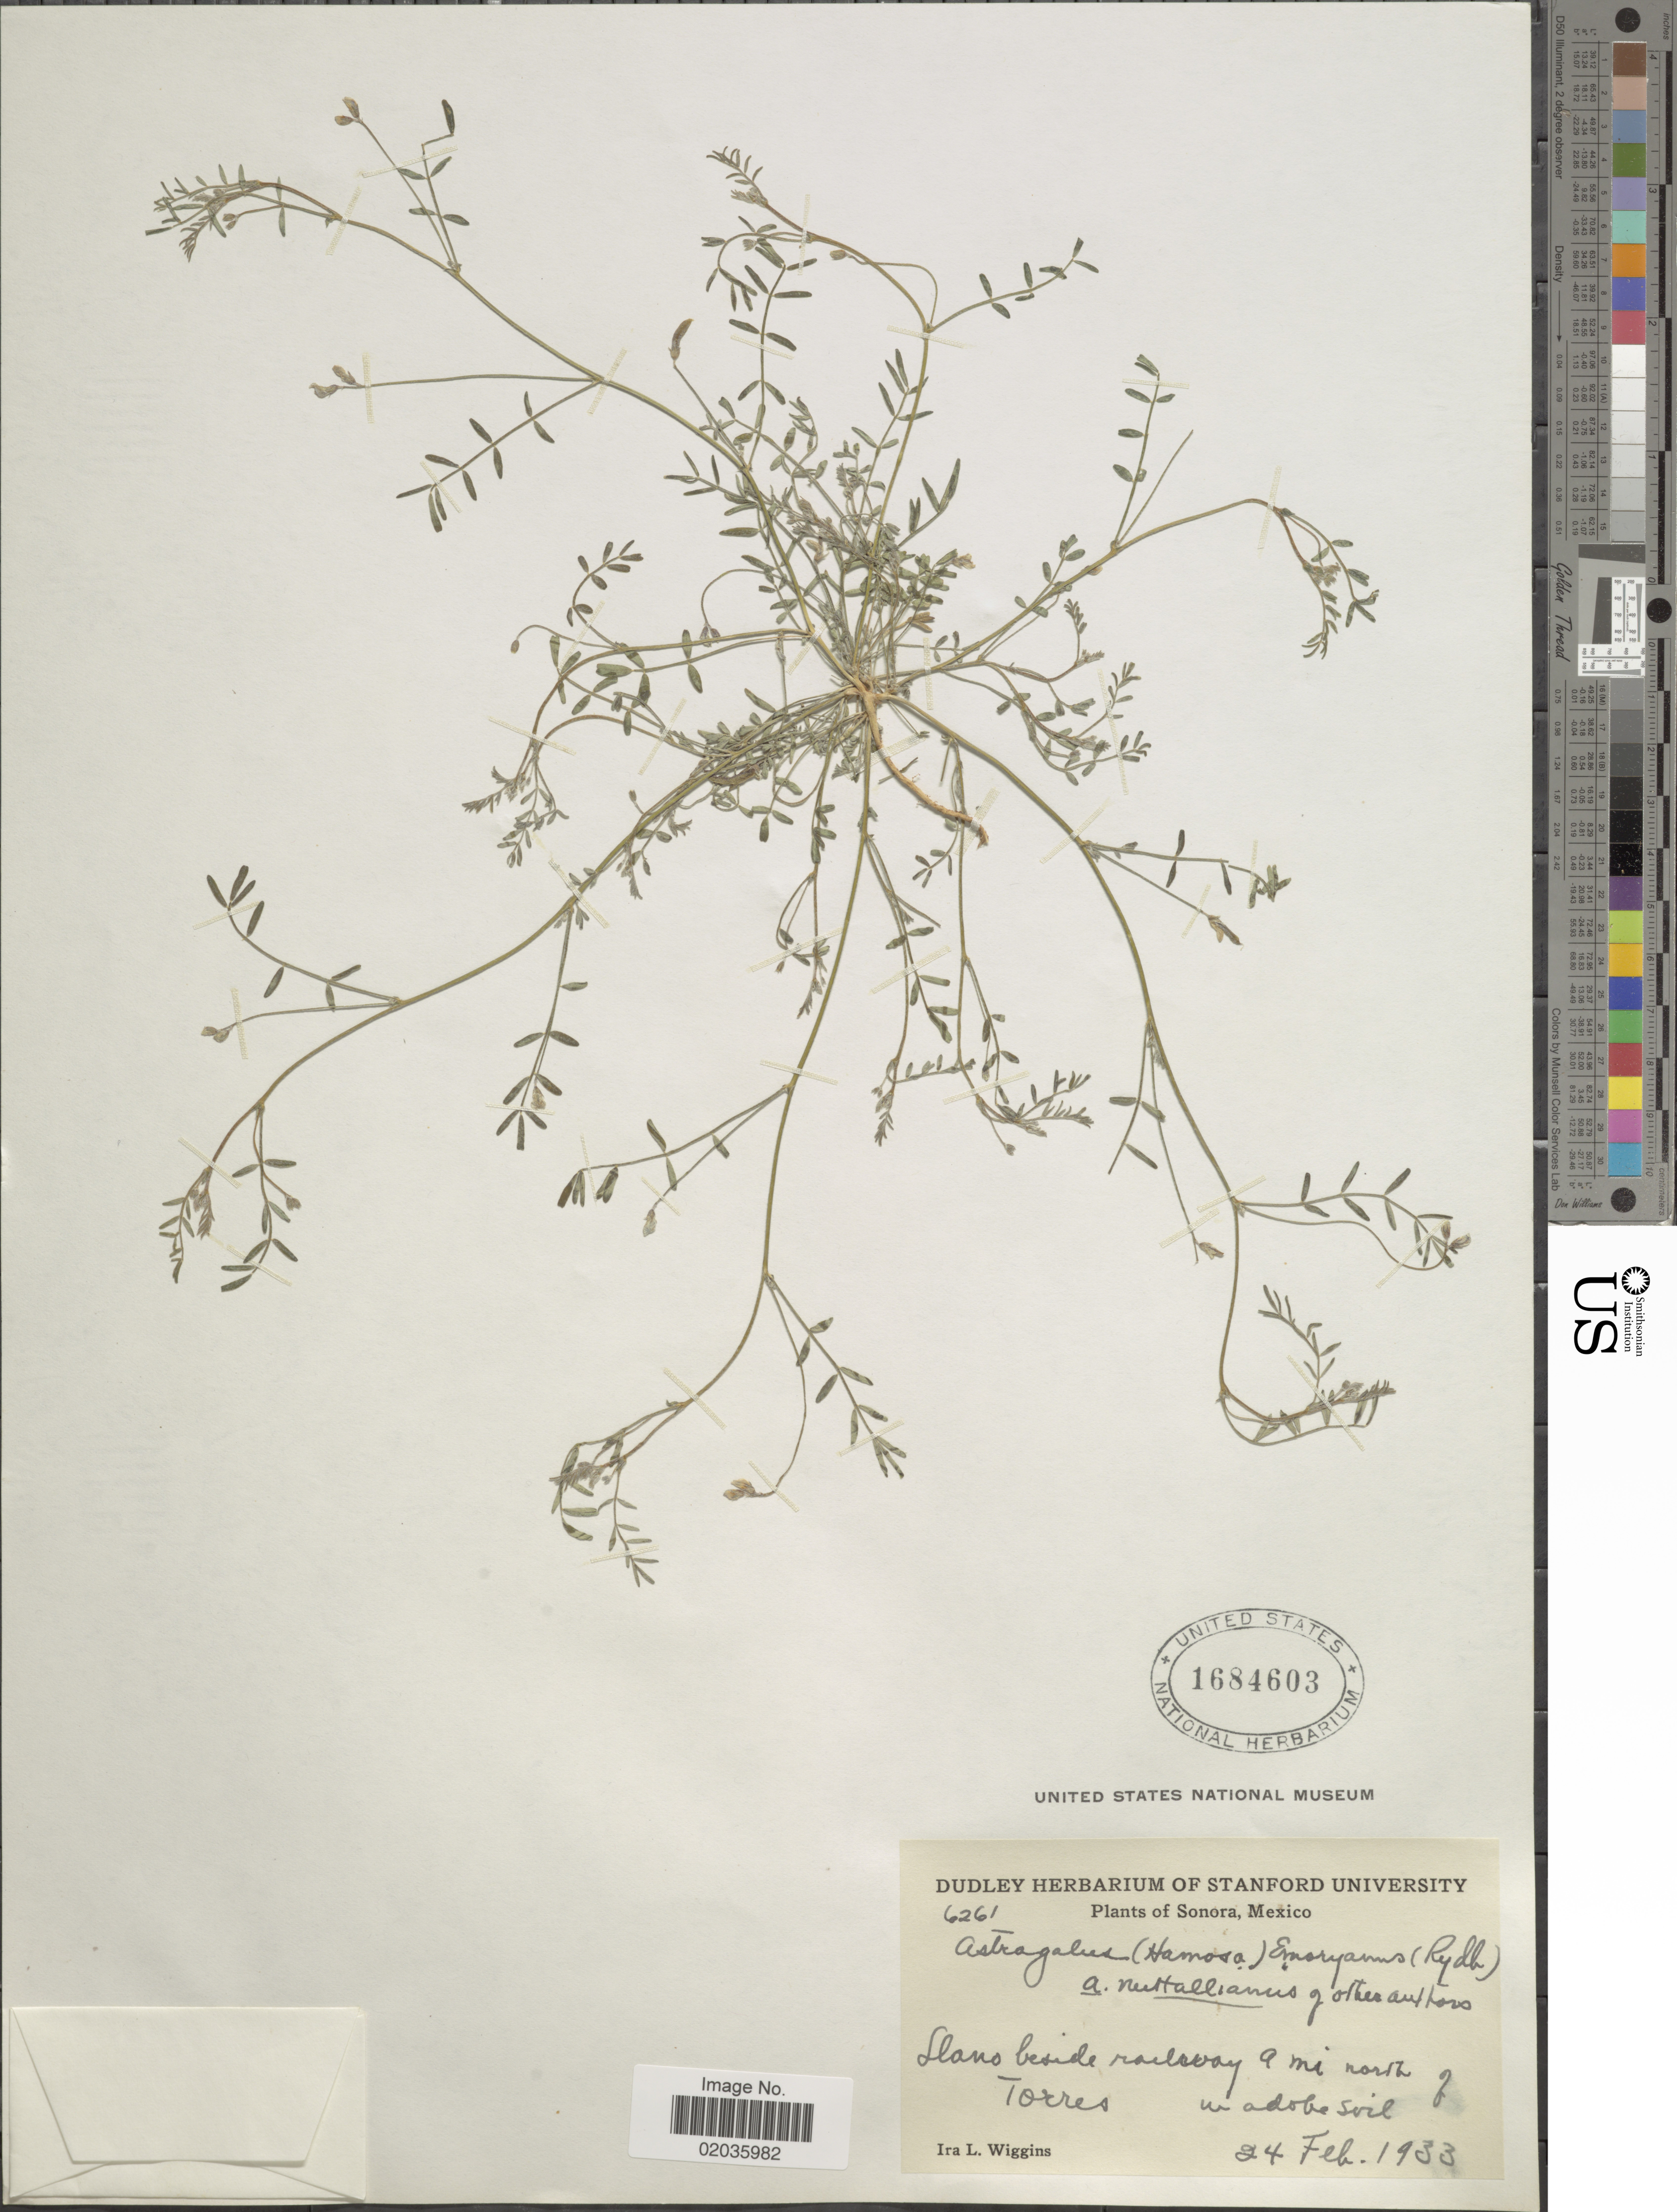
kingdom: Plantae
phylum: Tracheophyta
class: Magnoliopsida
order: Fabales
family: Fabaceae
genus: Astragalus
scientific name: Astragalus emoryanus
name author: (Rydb.) Cory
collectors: I. L. Wiggins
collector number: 6261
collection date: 1933-02-24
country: Mexico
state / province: Sonora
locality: Sonora, Mexico, Llano beside railway 9 mi north of Torres.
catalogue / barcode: US 1684603